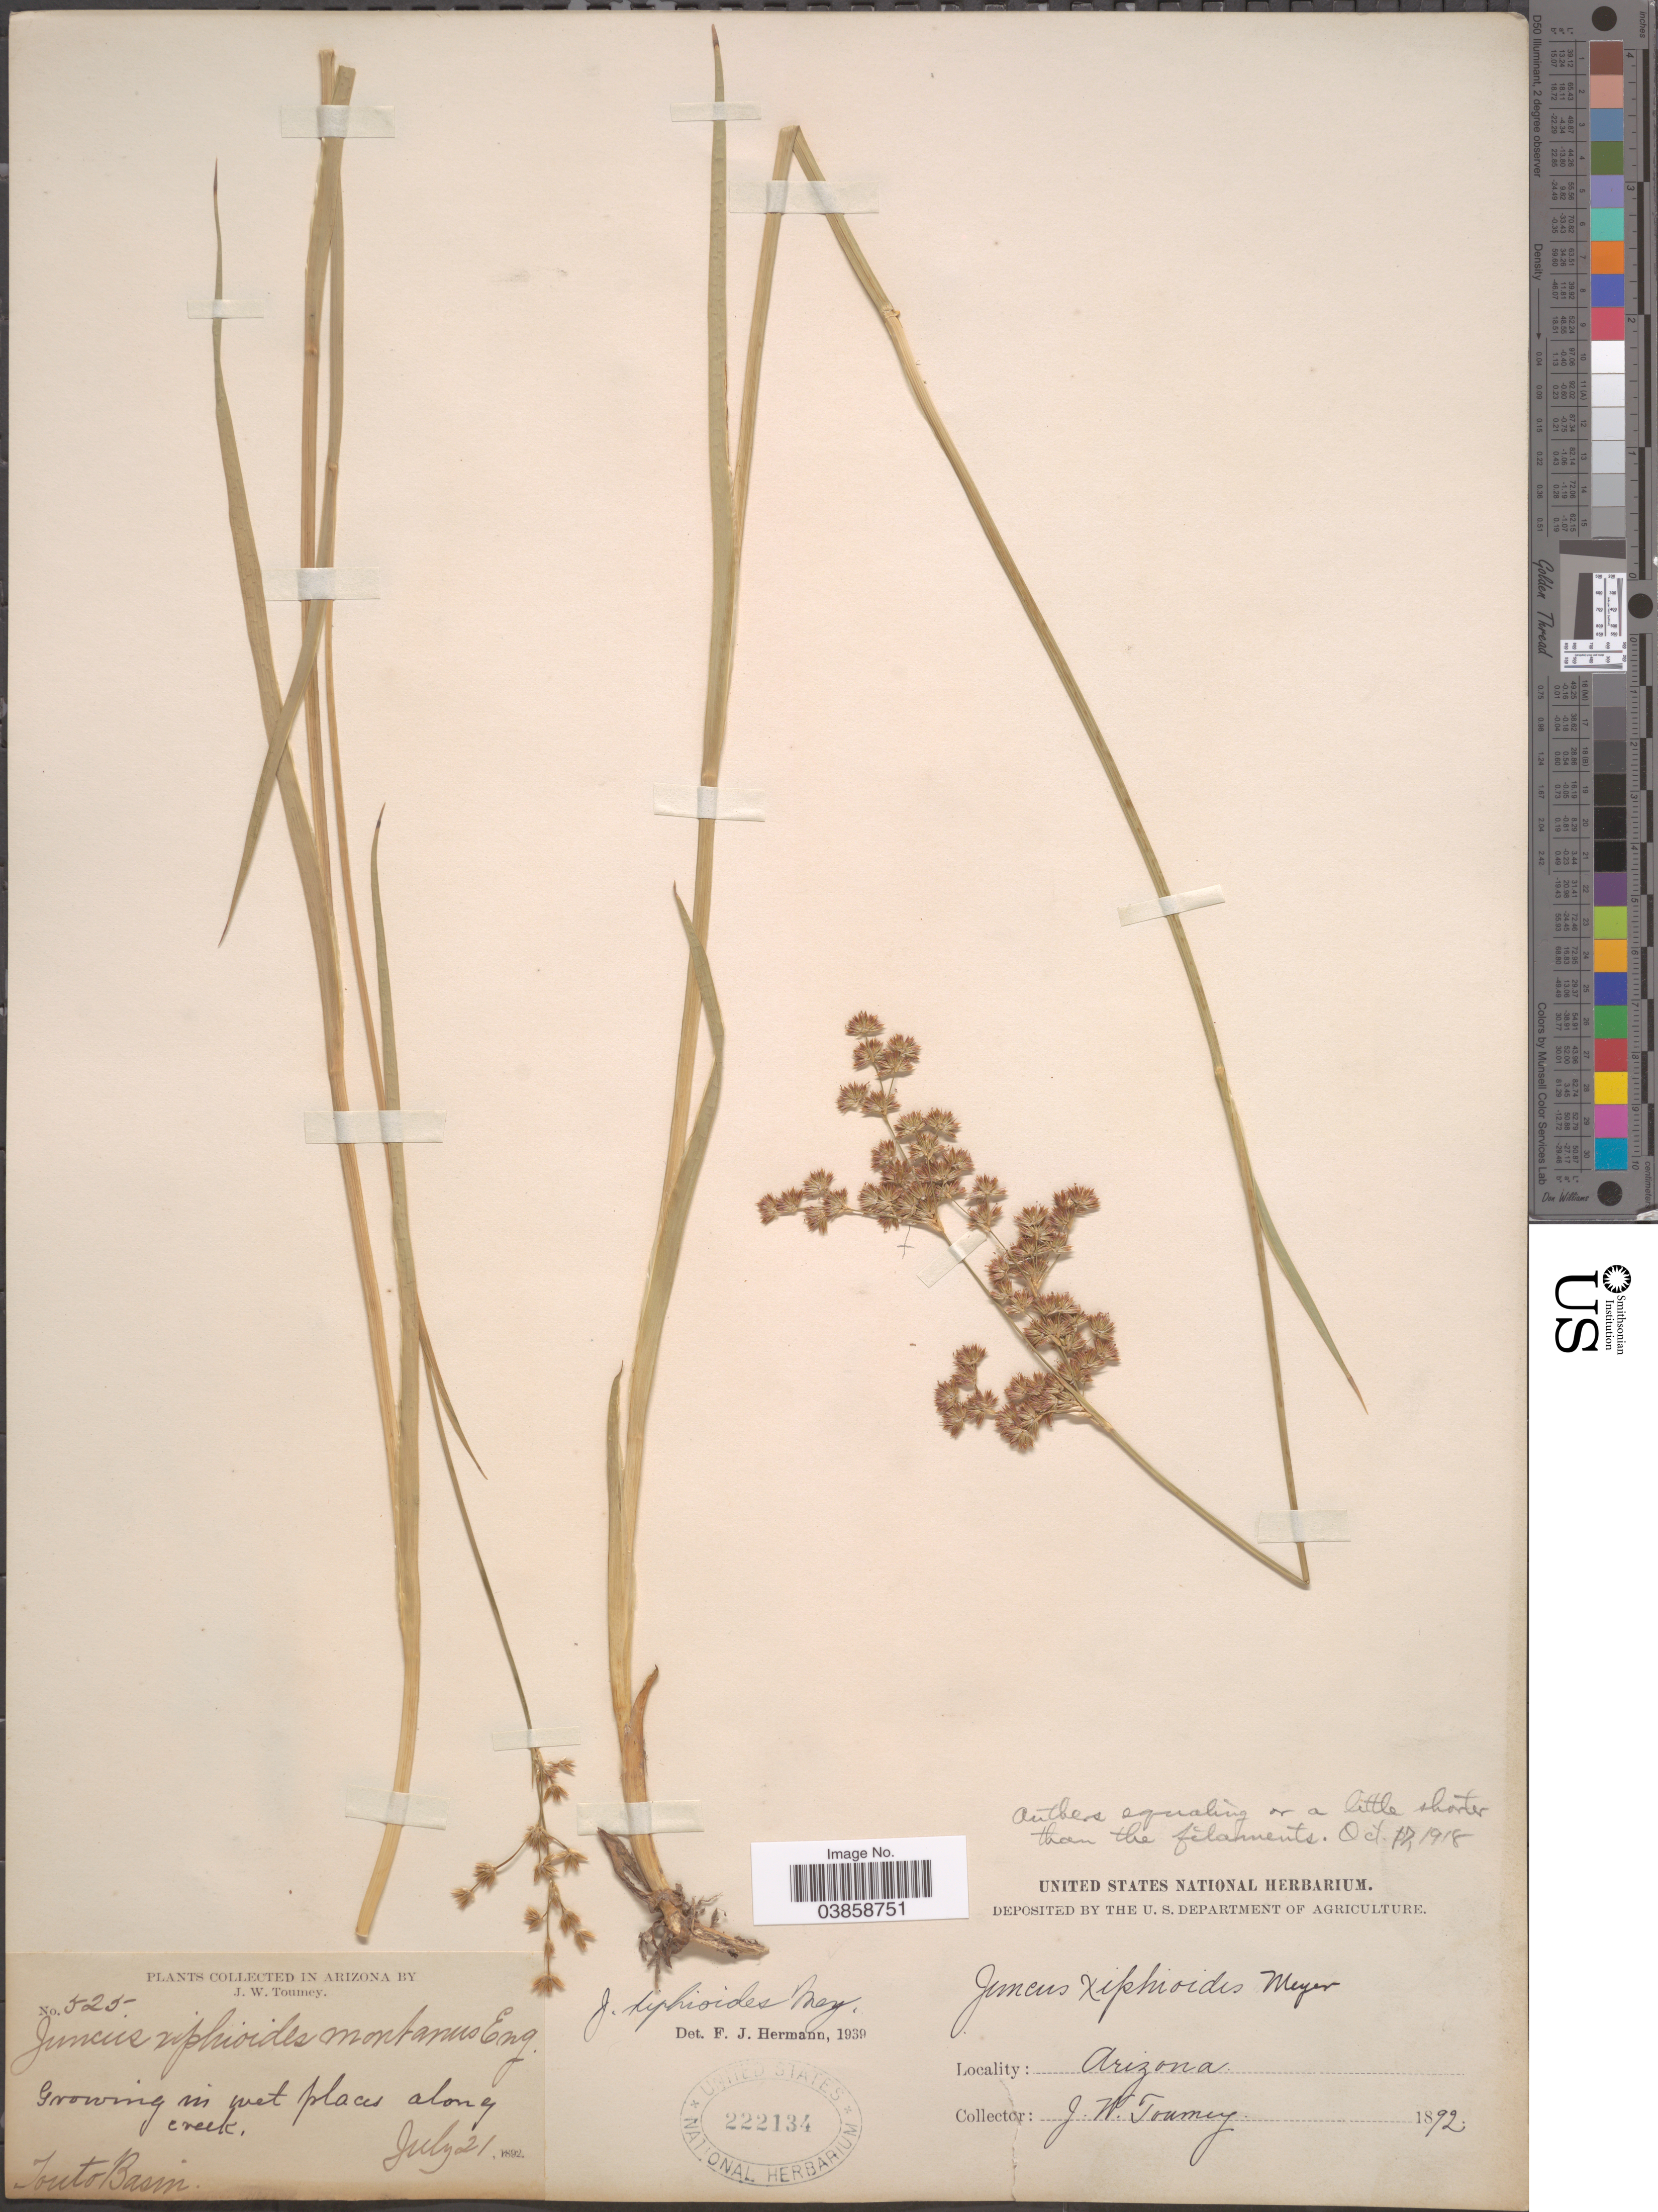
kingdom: Plantae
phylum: Tracheophyta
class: Liliopsida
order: Poales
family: Juncaceae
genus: Juncus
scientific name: Juncus xiphioides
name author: E. Mey.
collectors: J. W. Toumey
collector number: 525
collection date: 1892-07-21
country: United States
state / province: Arizona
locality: Tonto Basin.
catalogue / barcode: US 222134